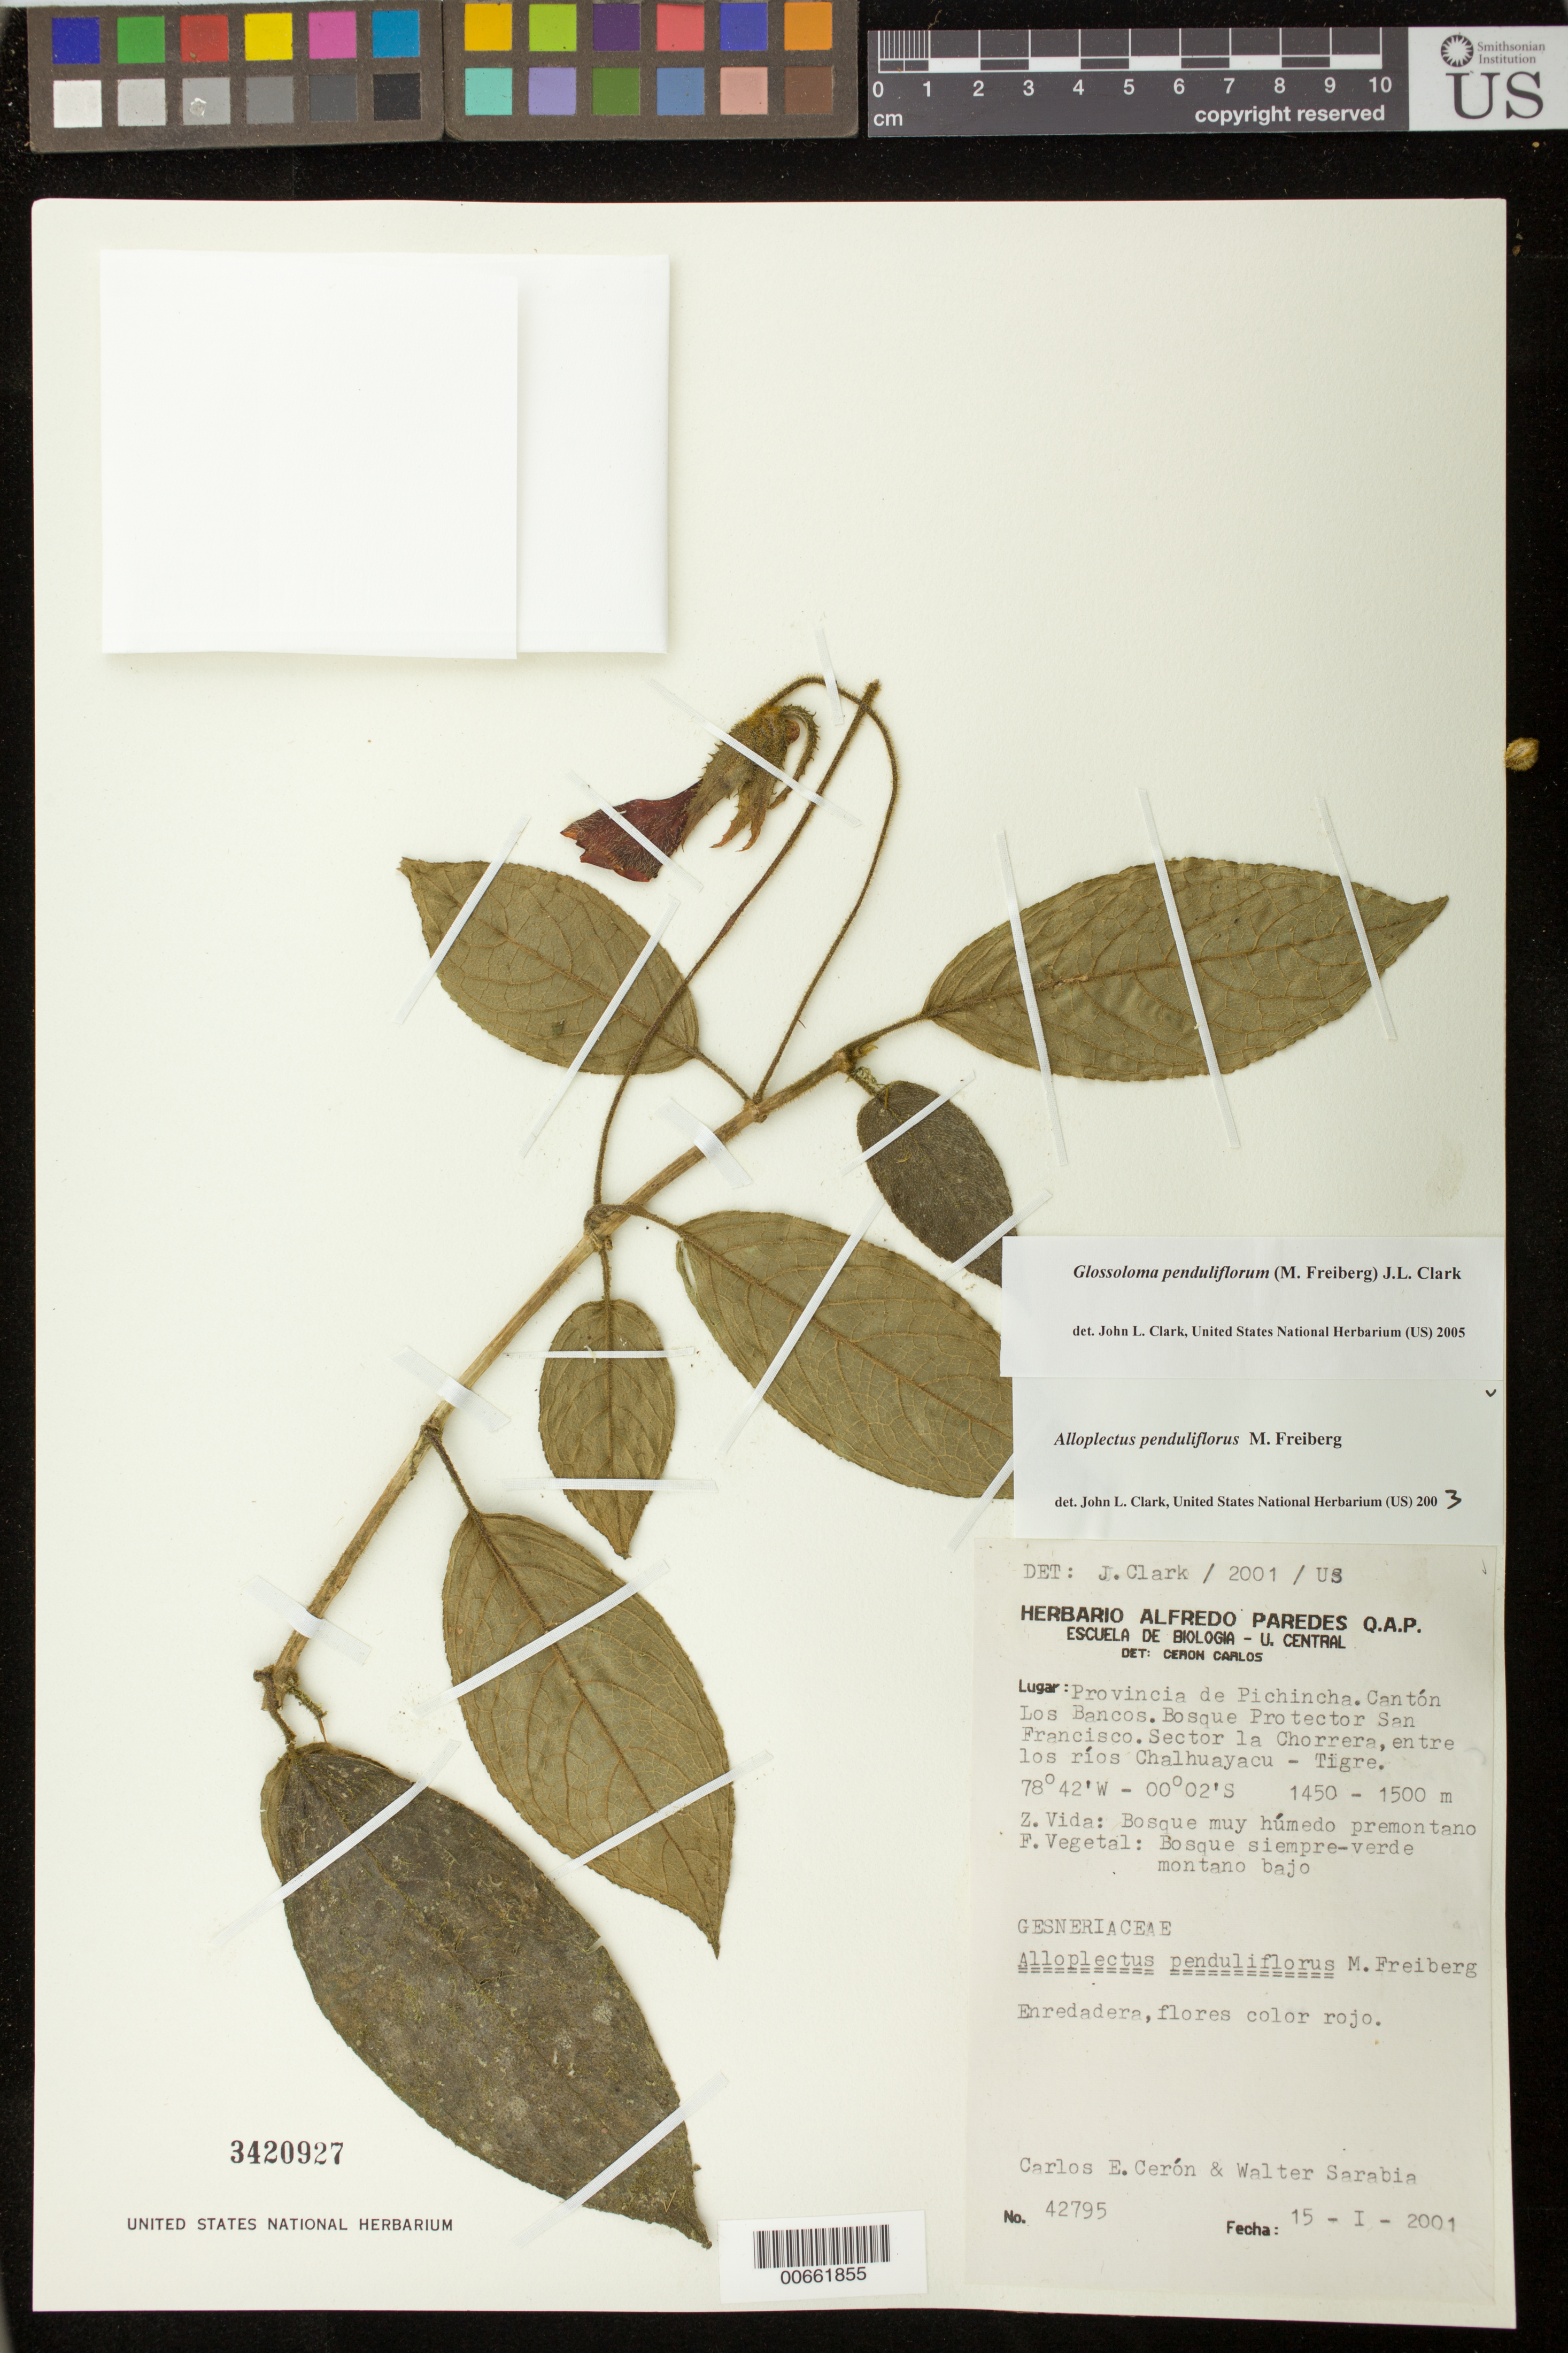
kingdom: Plantae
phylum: Tracheophyta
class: Magnoliopsida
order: Lamiales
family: Gesneriaceae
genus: Glossoloma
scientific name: Glossoloma penduliflorum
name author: (M. Freiberg) J.L. Clark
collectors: C. E. Cerón M. & W. Sarabia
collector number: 42795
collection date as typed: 15 Jan 2001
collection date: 2001-01-15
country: Ecuador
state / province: Pichincha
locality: Cantón Los Banos, Bosque Protector San Francisco, Sector la Chorrera, entre los ríos Chalhuayacu - Tigre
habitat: Z. Vida: Bosque muy húmedo premontano; F. Vegetal: Bosque siempre-verde montano bajo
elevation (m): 1450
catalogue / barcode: US 3420927